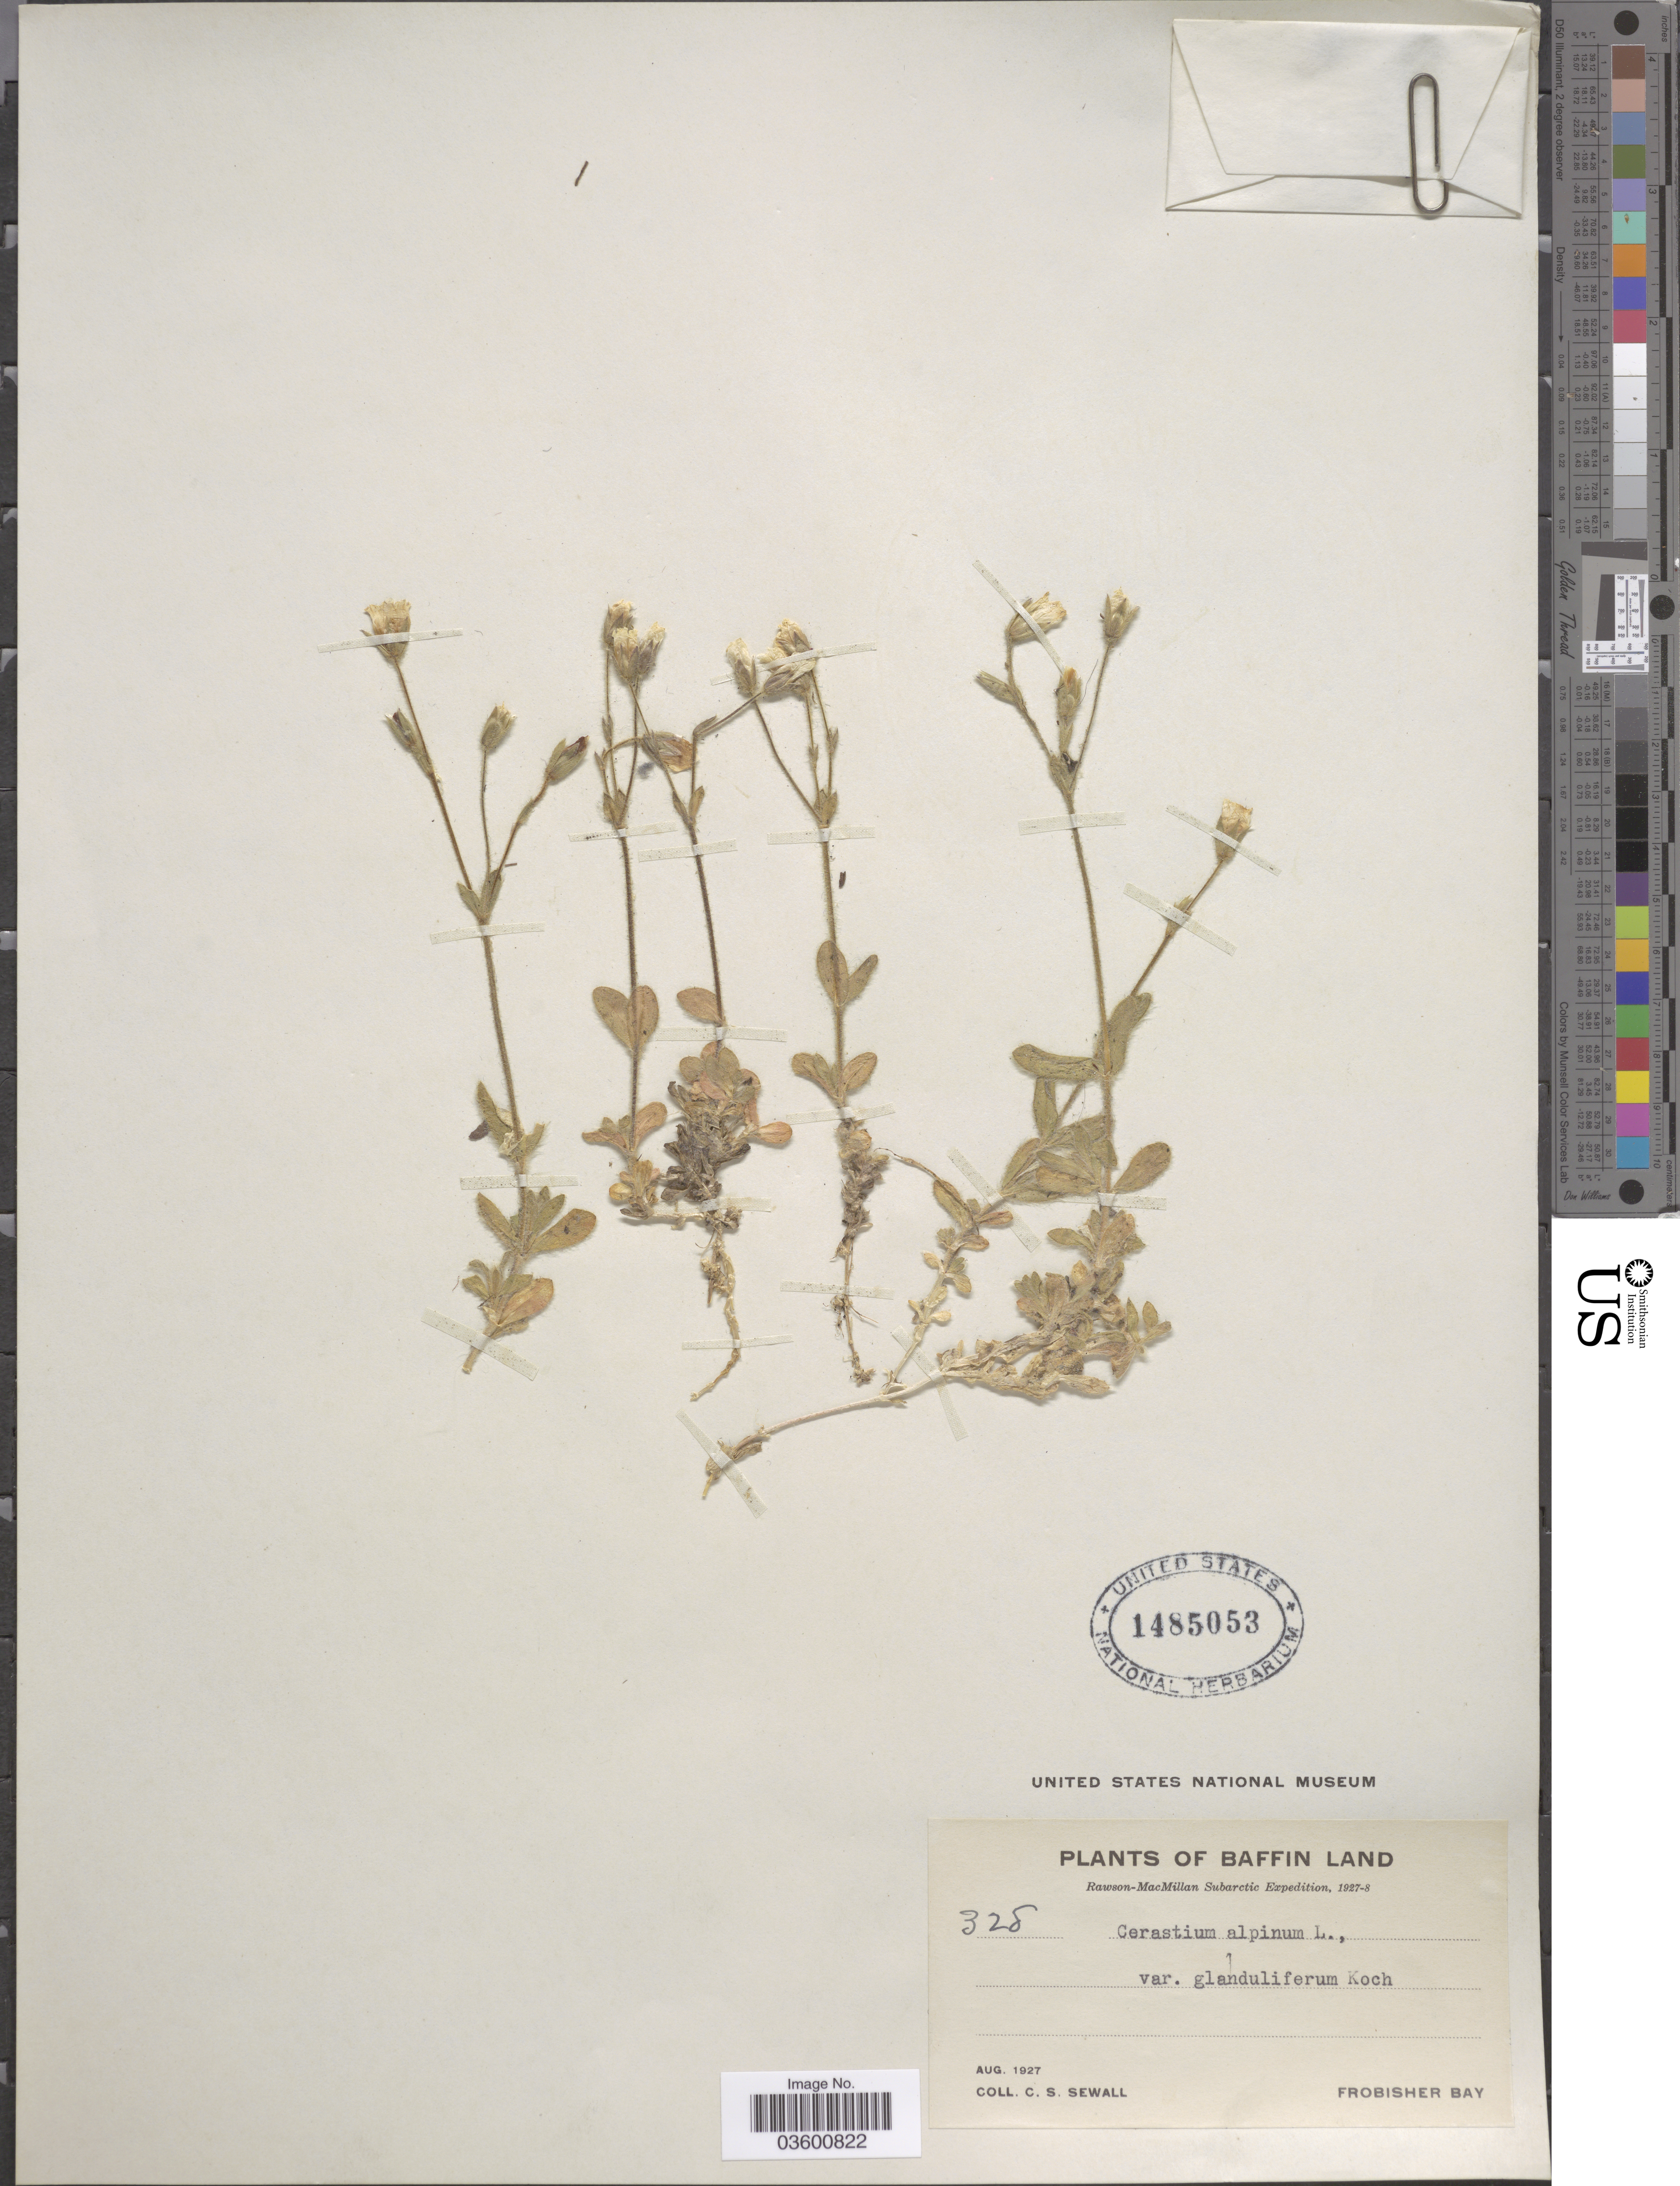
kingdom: Plantae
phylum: Tracheophyta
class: Magnoliopsida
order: Caryophyllales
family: Caryophyllaceae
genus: Cerastium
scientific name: Cerastium alpinum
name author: L.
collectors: C. Sewall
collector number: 328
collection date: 1927-08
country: Canada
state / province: Nunavut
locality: Baffin Land. Frobisher Bay.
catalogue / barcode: US 1485053